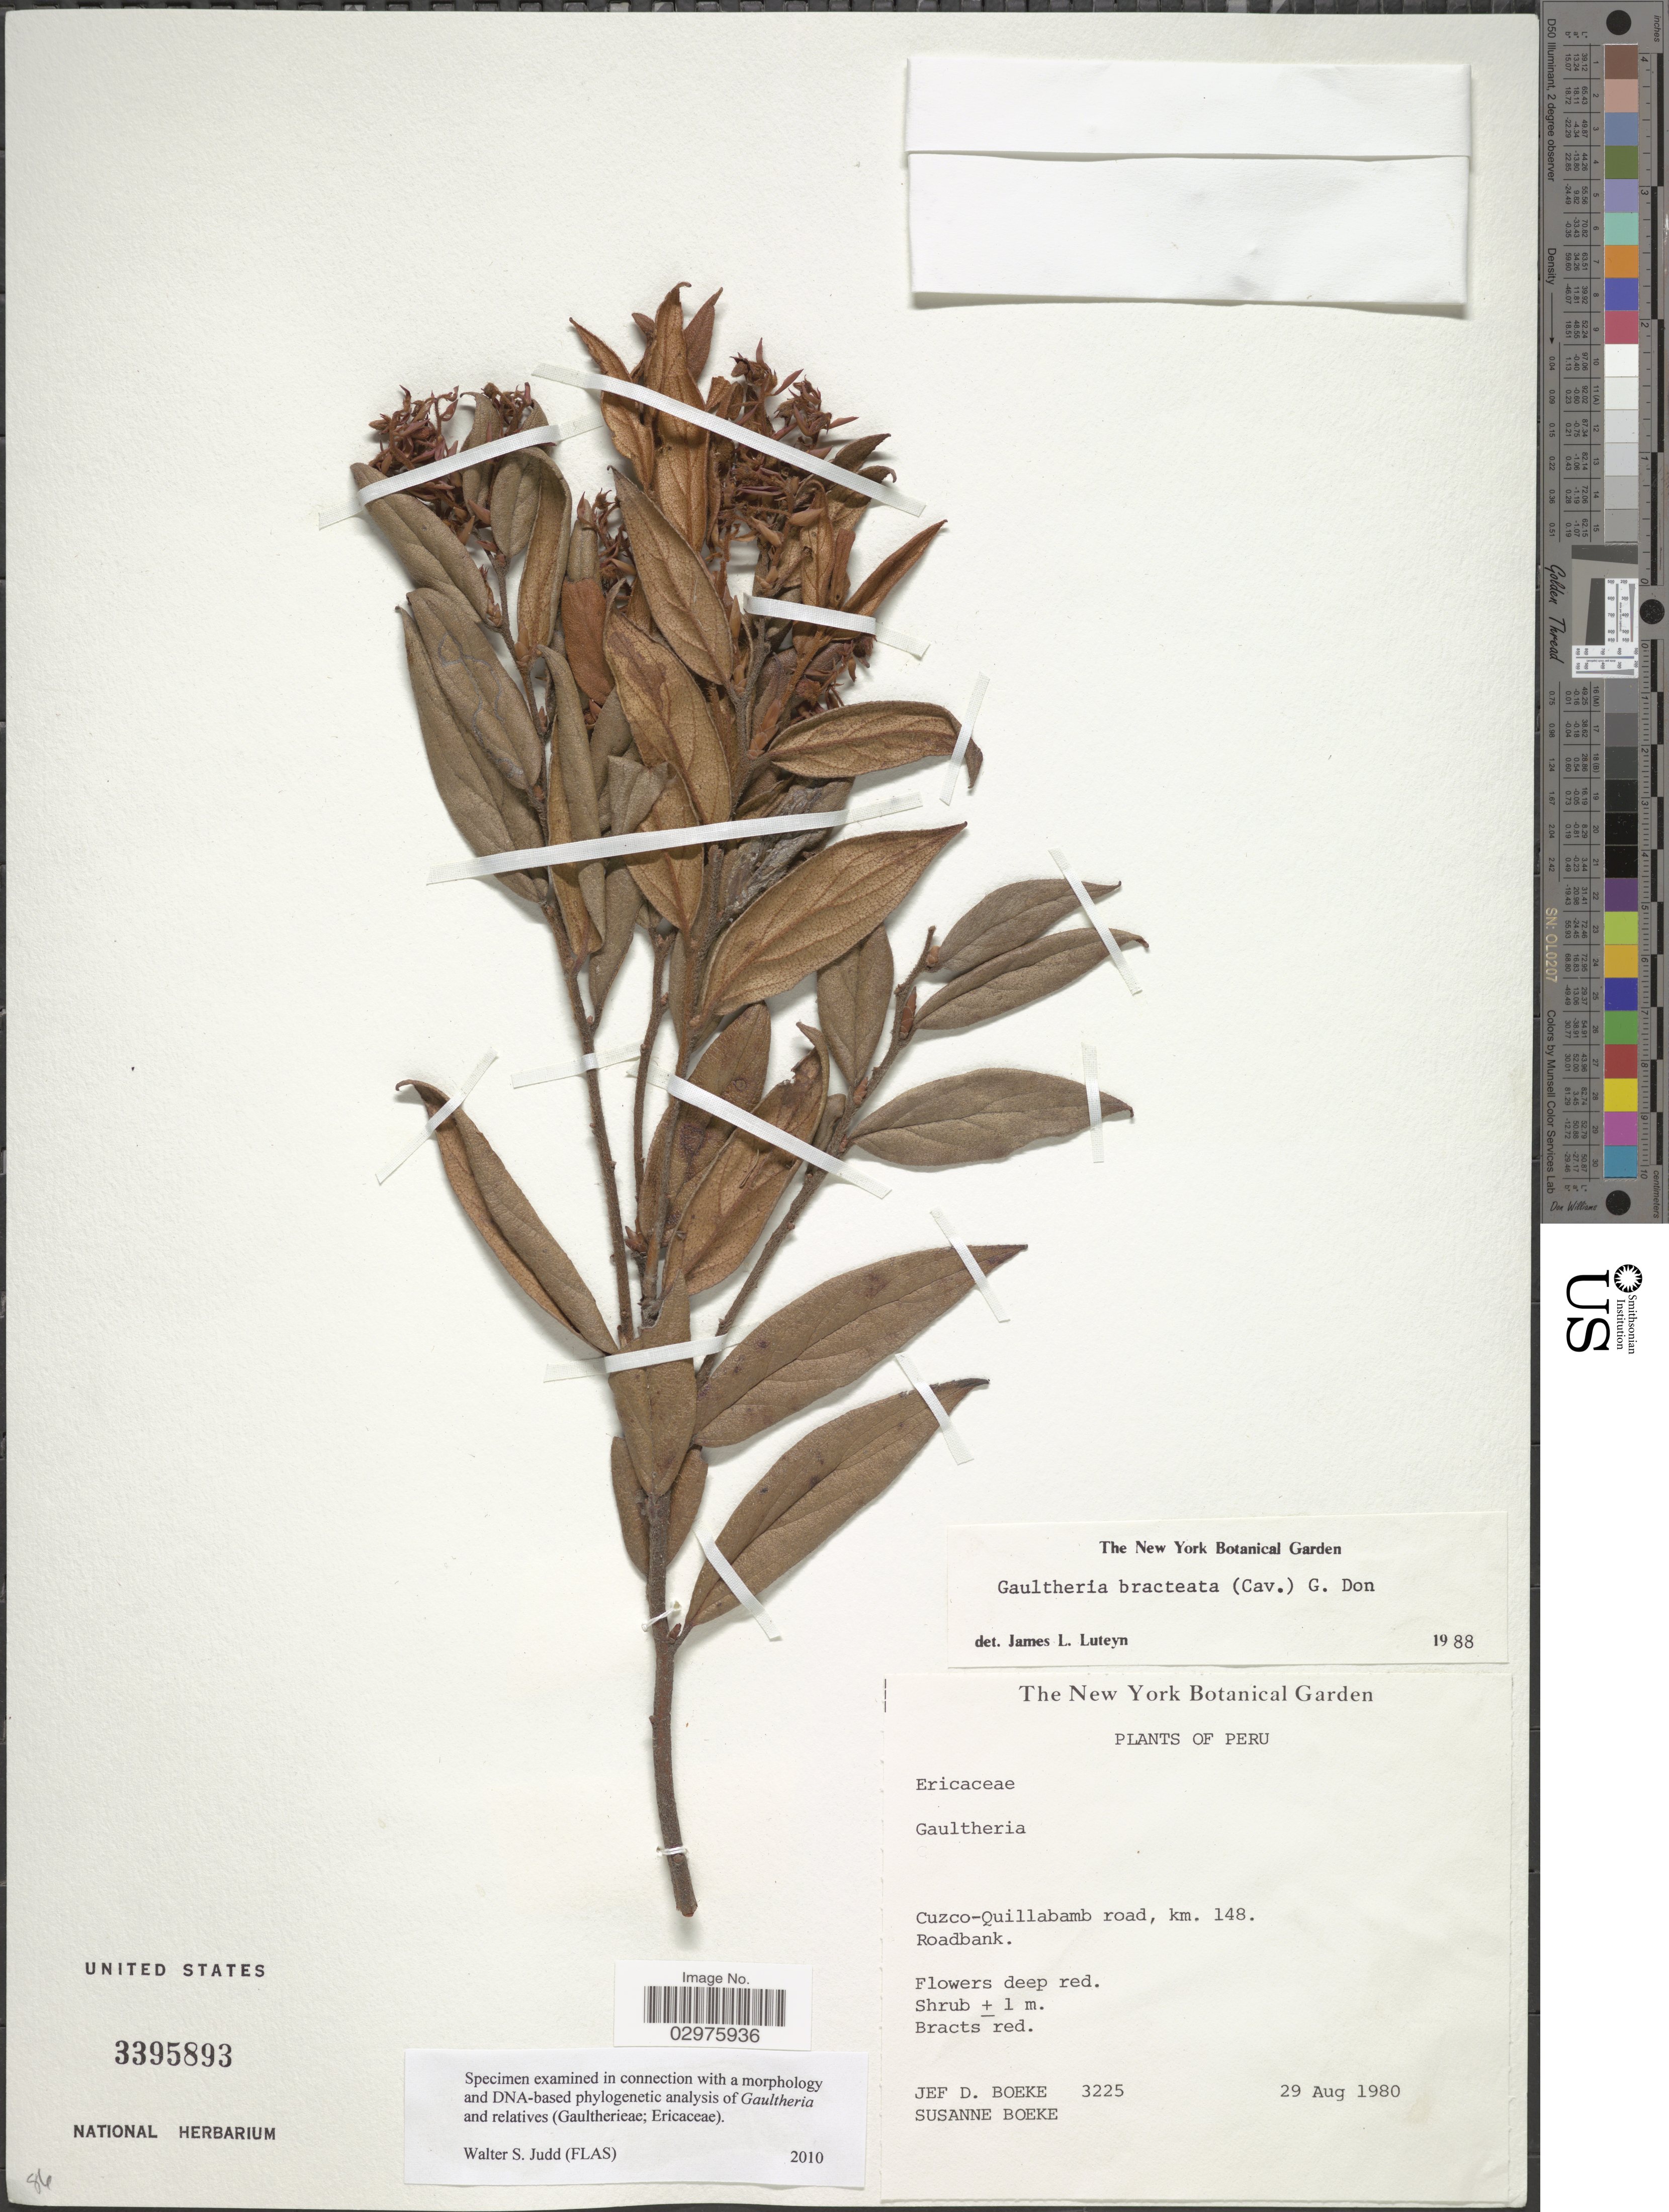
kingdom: Plantae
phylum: Tracheophyta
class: Magnoliopsida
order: Ericales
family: Ericaceae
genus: Gaultheria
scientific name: Gaultheria bracteata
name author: (Cav.) G. Don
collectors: J. D. Boeke & S. Boeke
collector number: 3225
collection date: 1980-08-29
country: Peru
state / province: Cusco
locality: Cuzco-Quillabamb road, km. 148.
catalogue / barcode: US 3395893